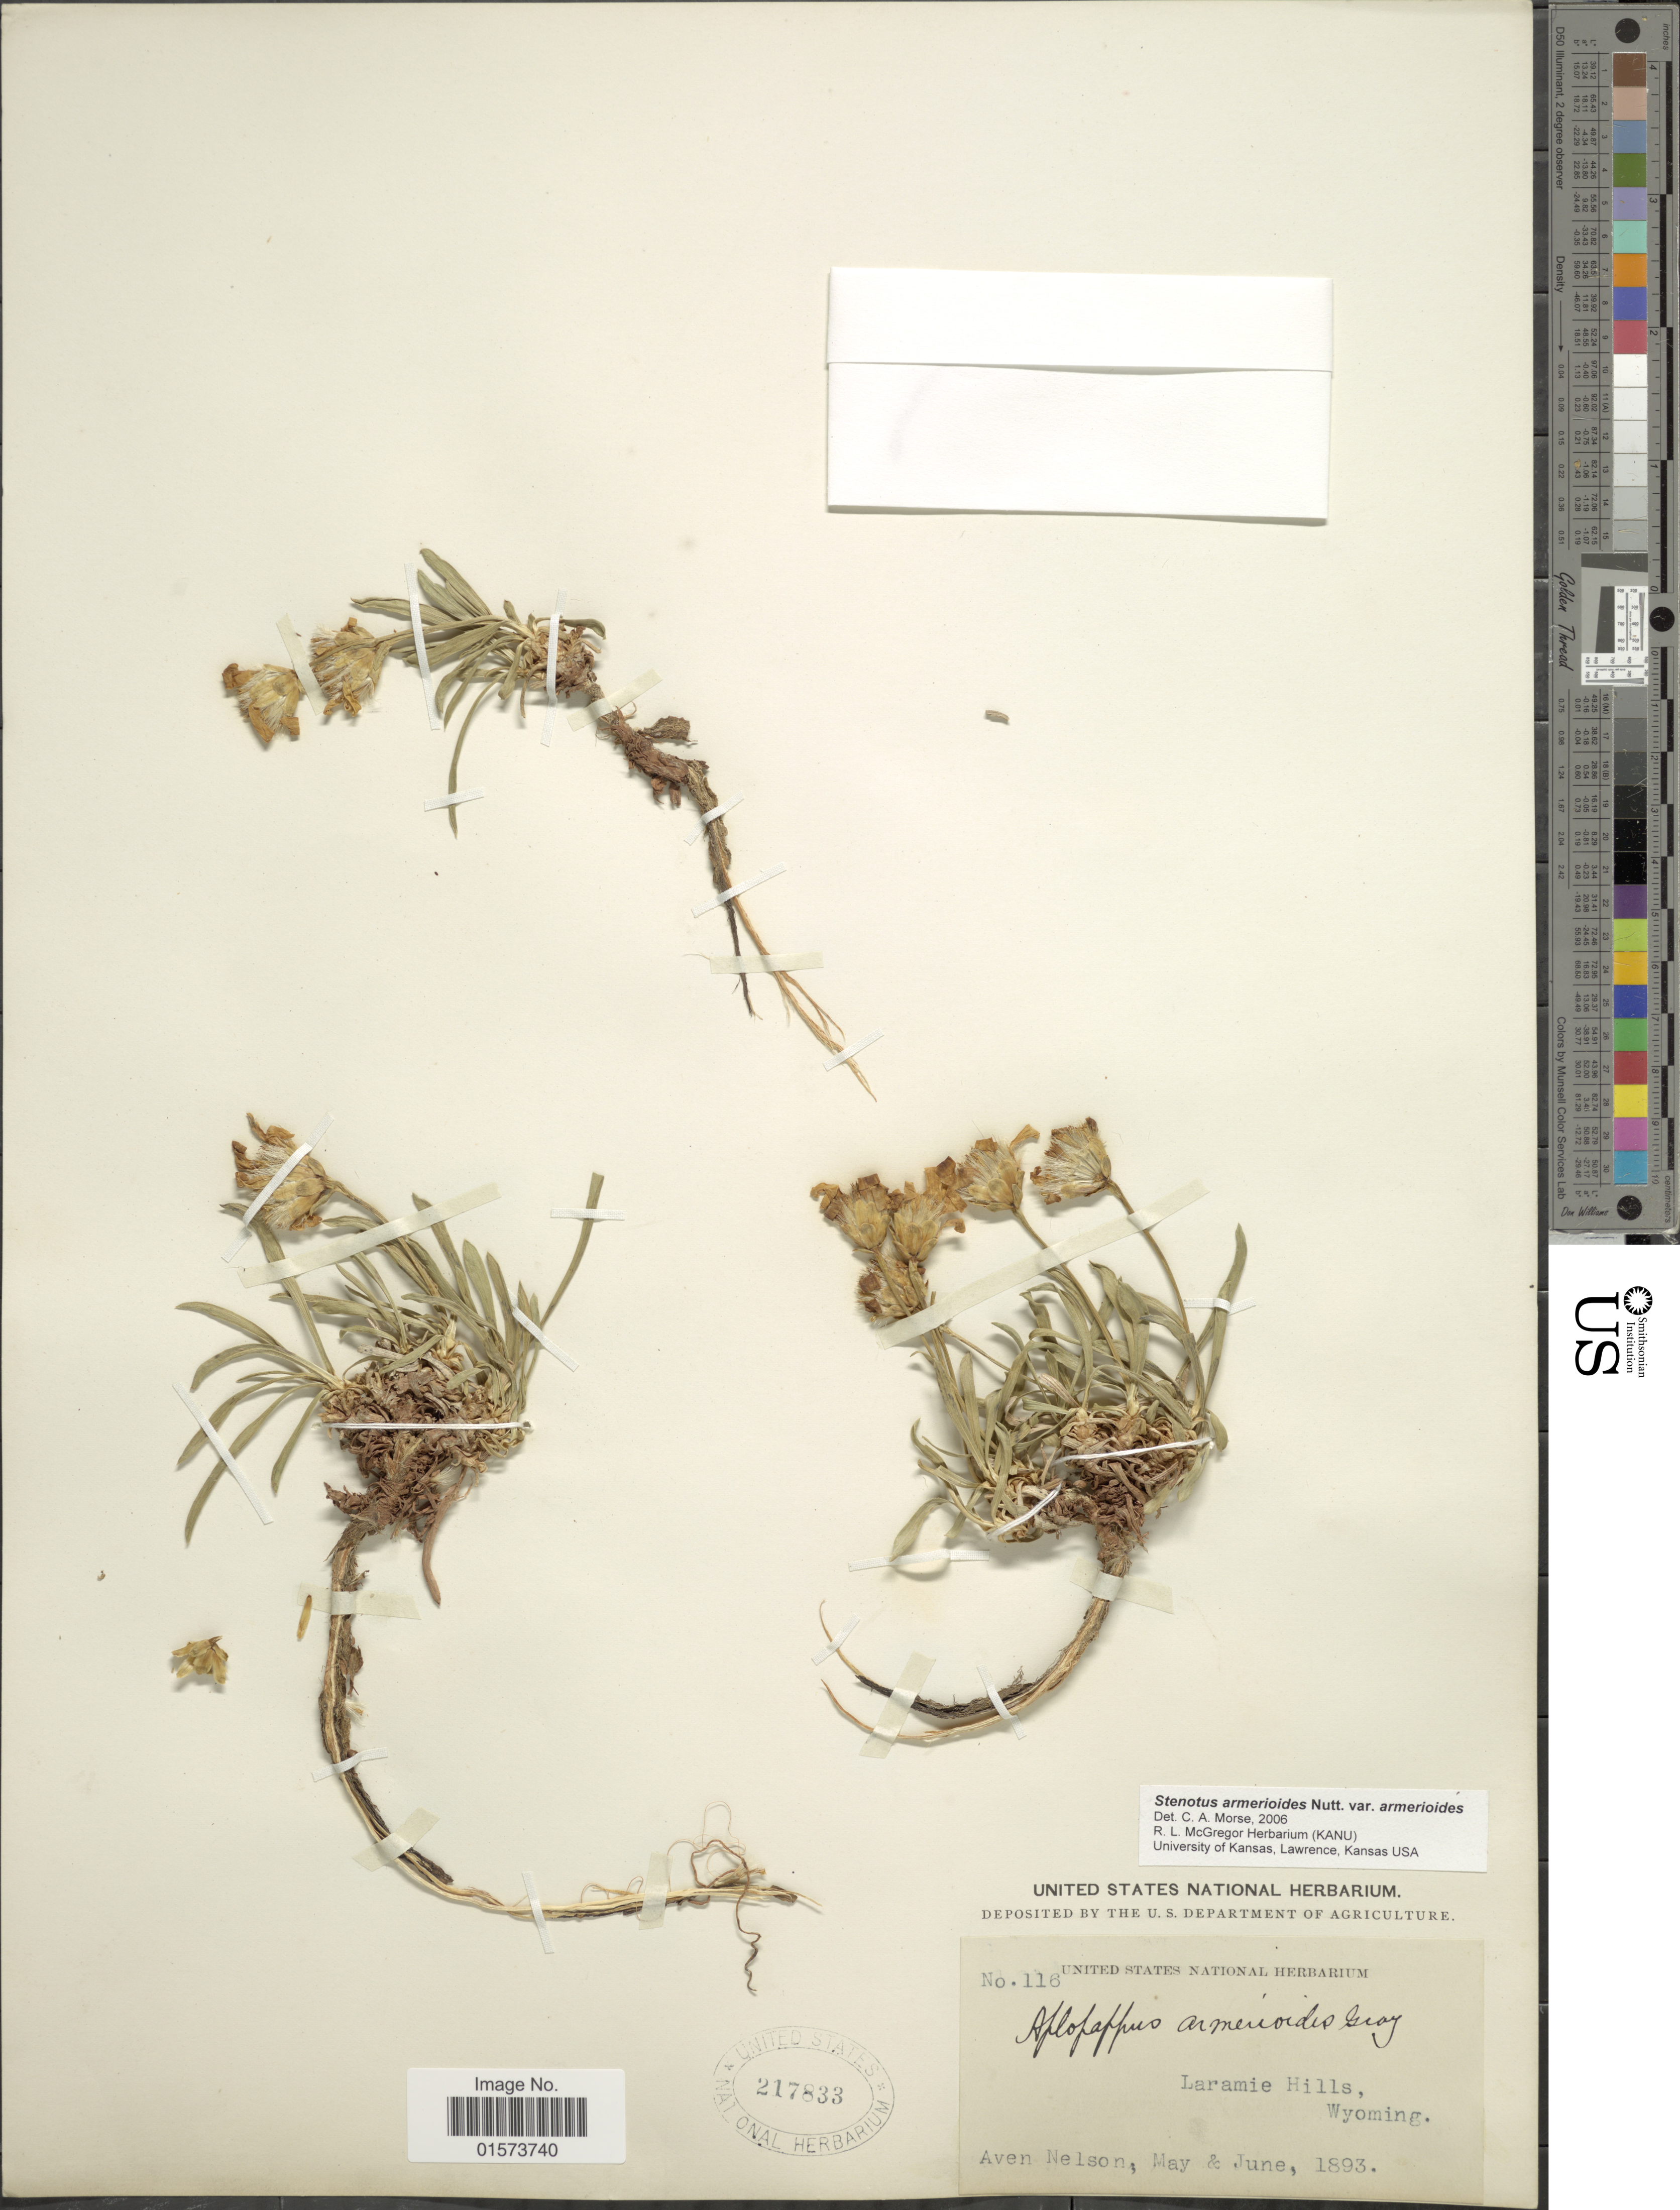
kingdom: Plantae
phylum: Tracheophyta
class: Magnoliopsida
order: Asterales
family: Asteraceae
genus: Stenotus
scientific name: Stenotus armerioides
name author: Nutt.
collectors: A. Nelson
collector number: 116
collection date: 1893-05/1893-06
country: United States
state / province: Wyoming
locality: Laramie Hills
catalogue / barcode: US 217833